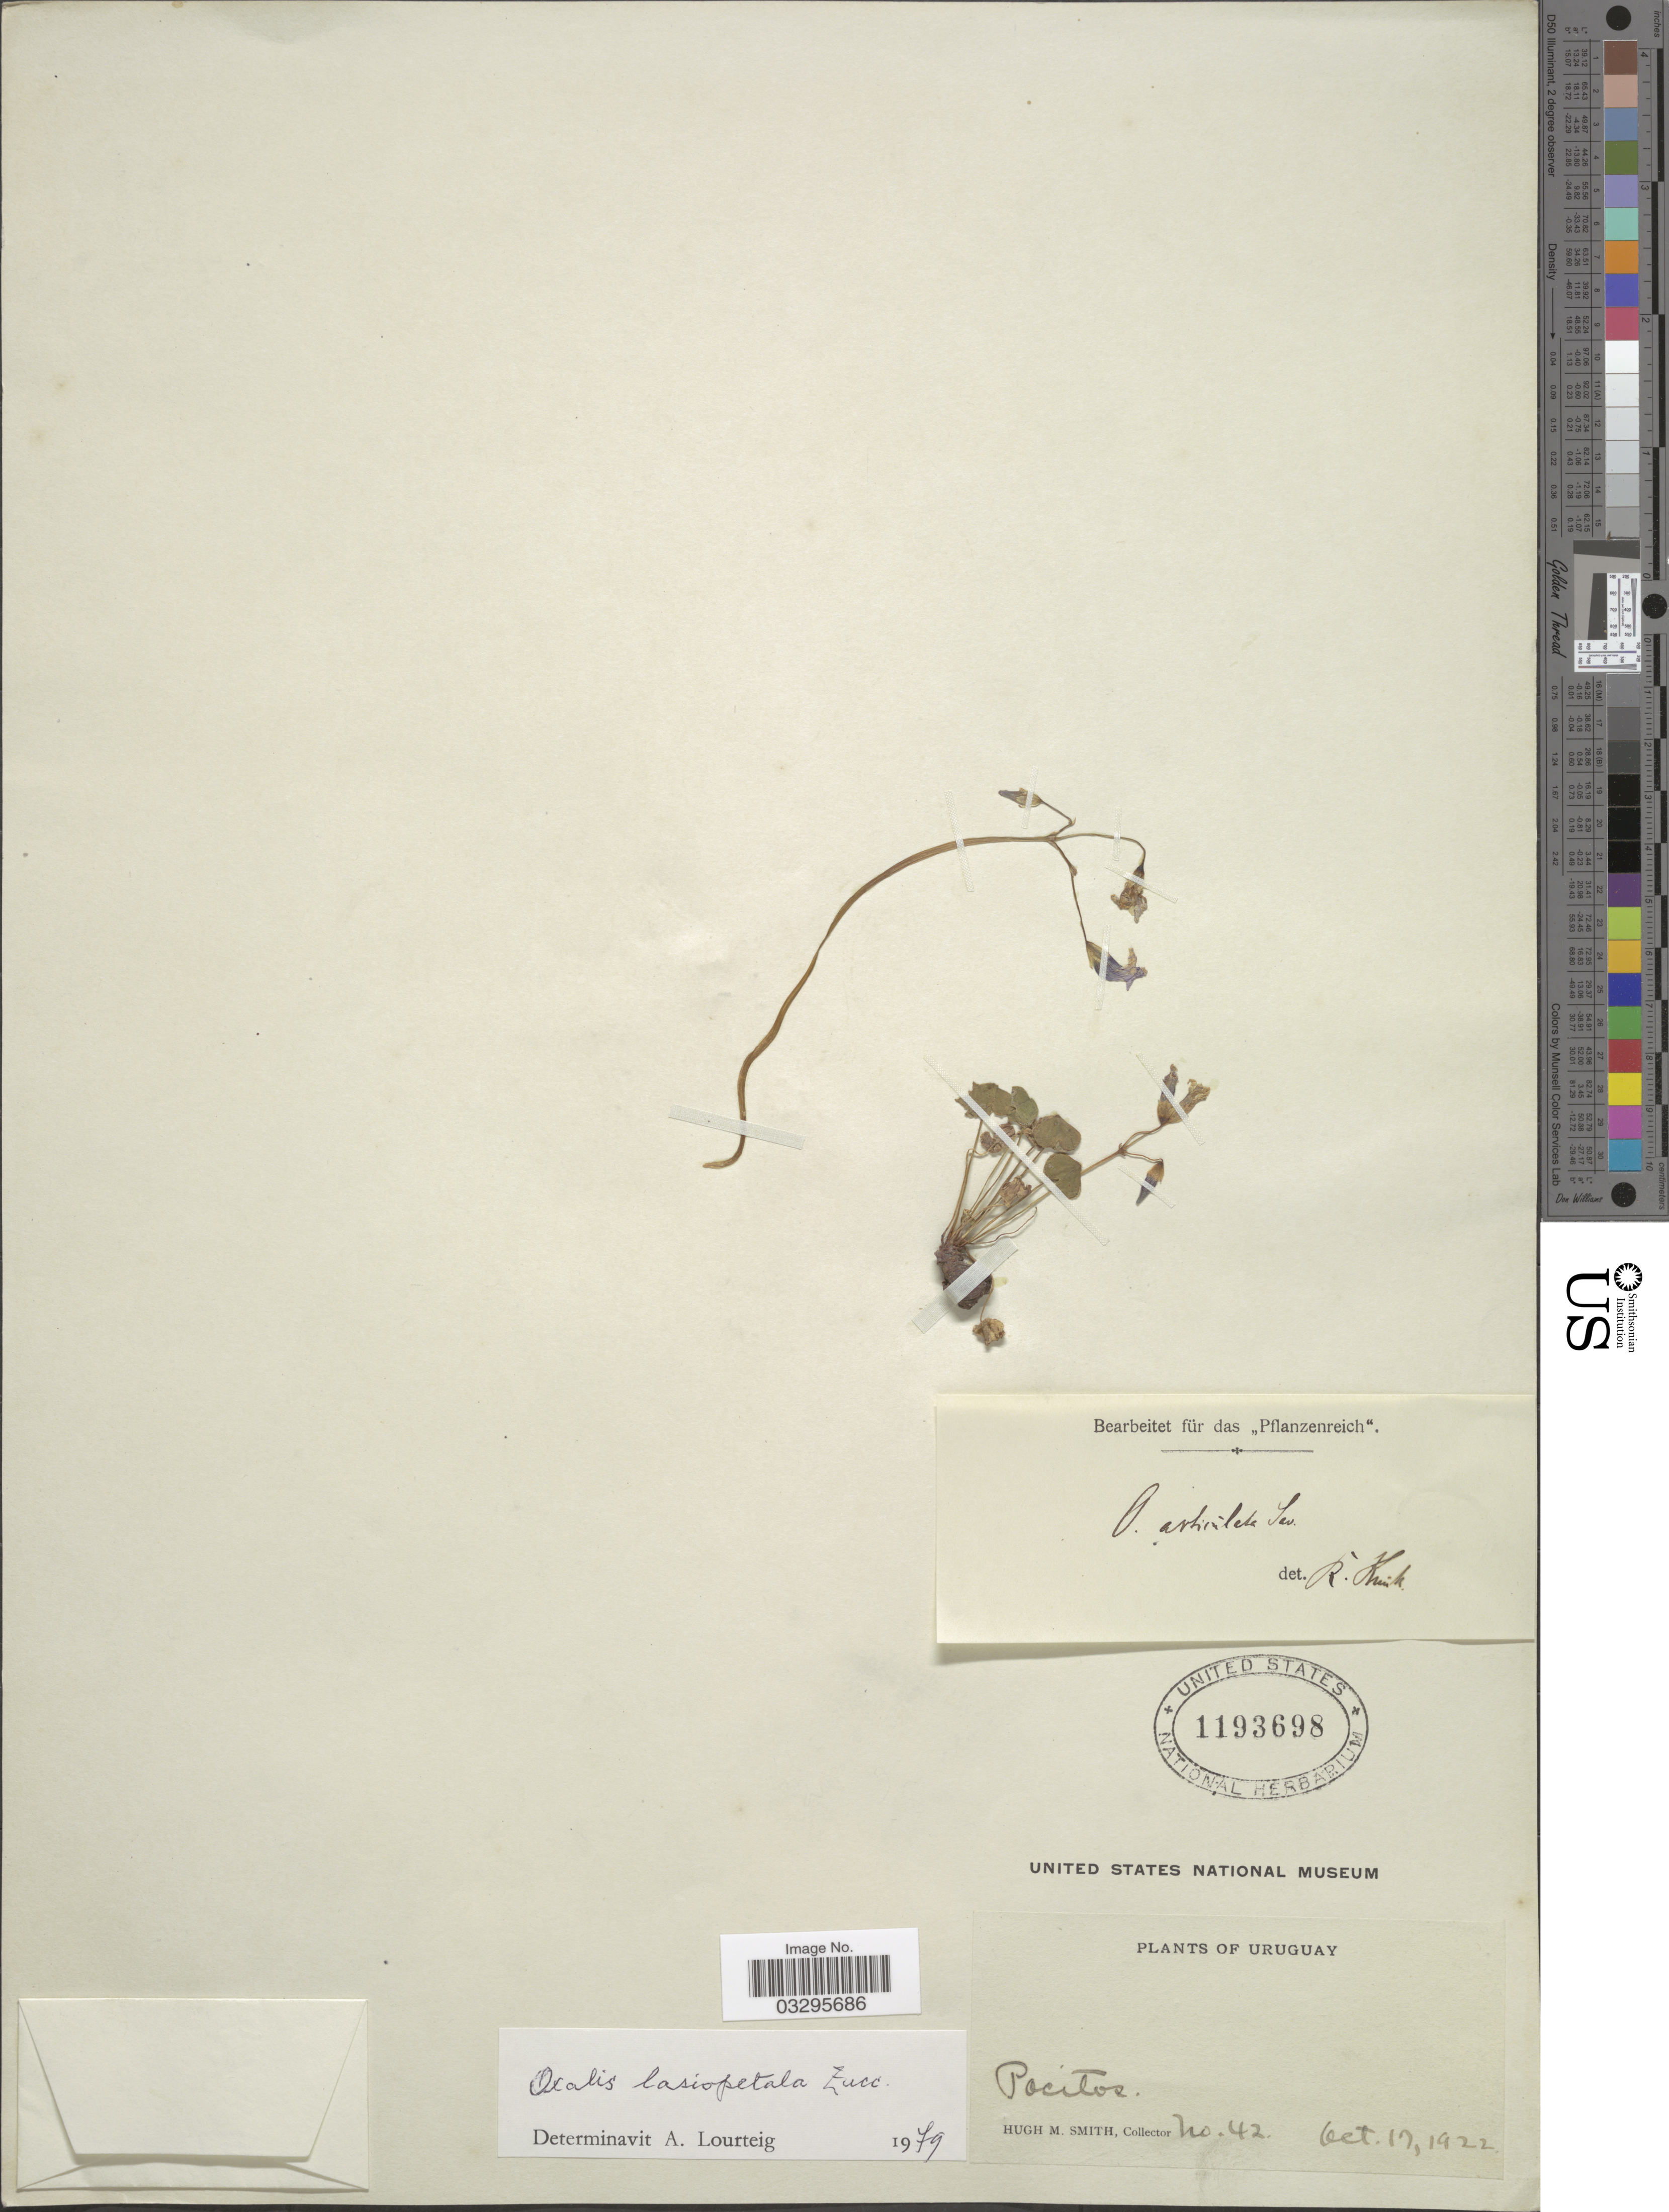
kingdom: Plantae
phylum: Tracheophyta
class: Magnoliopsida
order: Oxalidales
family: Oxalidaceae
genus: Oxalis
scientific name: Oxalis lasiopetala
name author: Zucc.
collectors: H. M. Smith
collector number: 42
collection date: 1922-10-17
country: Uruguay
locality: Pocitos.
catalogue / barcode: US 1193698